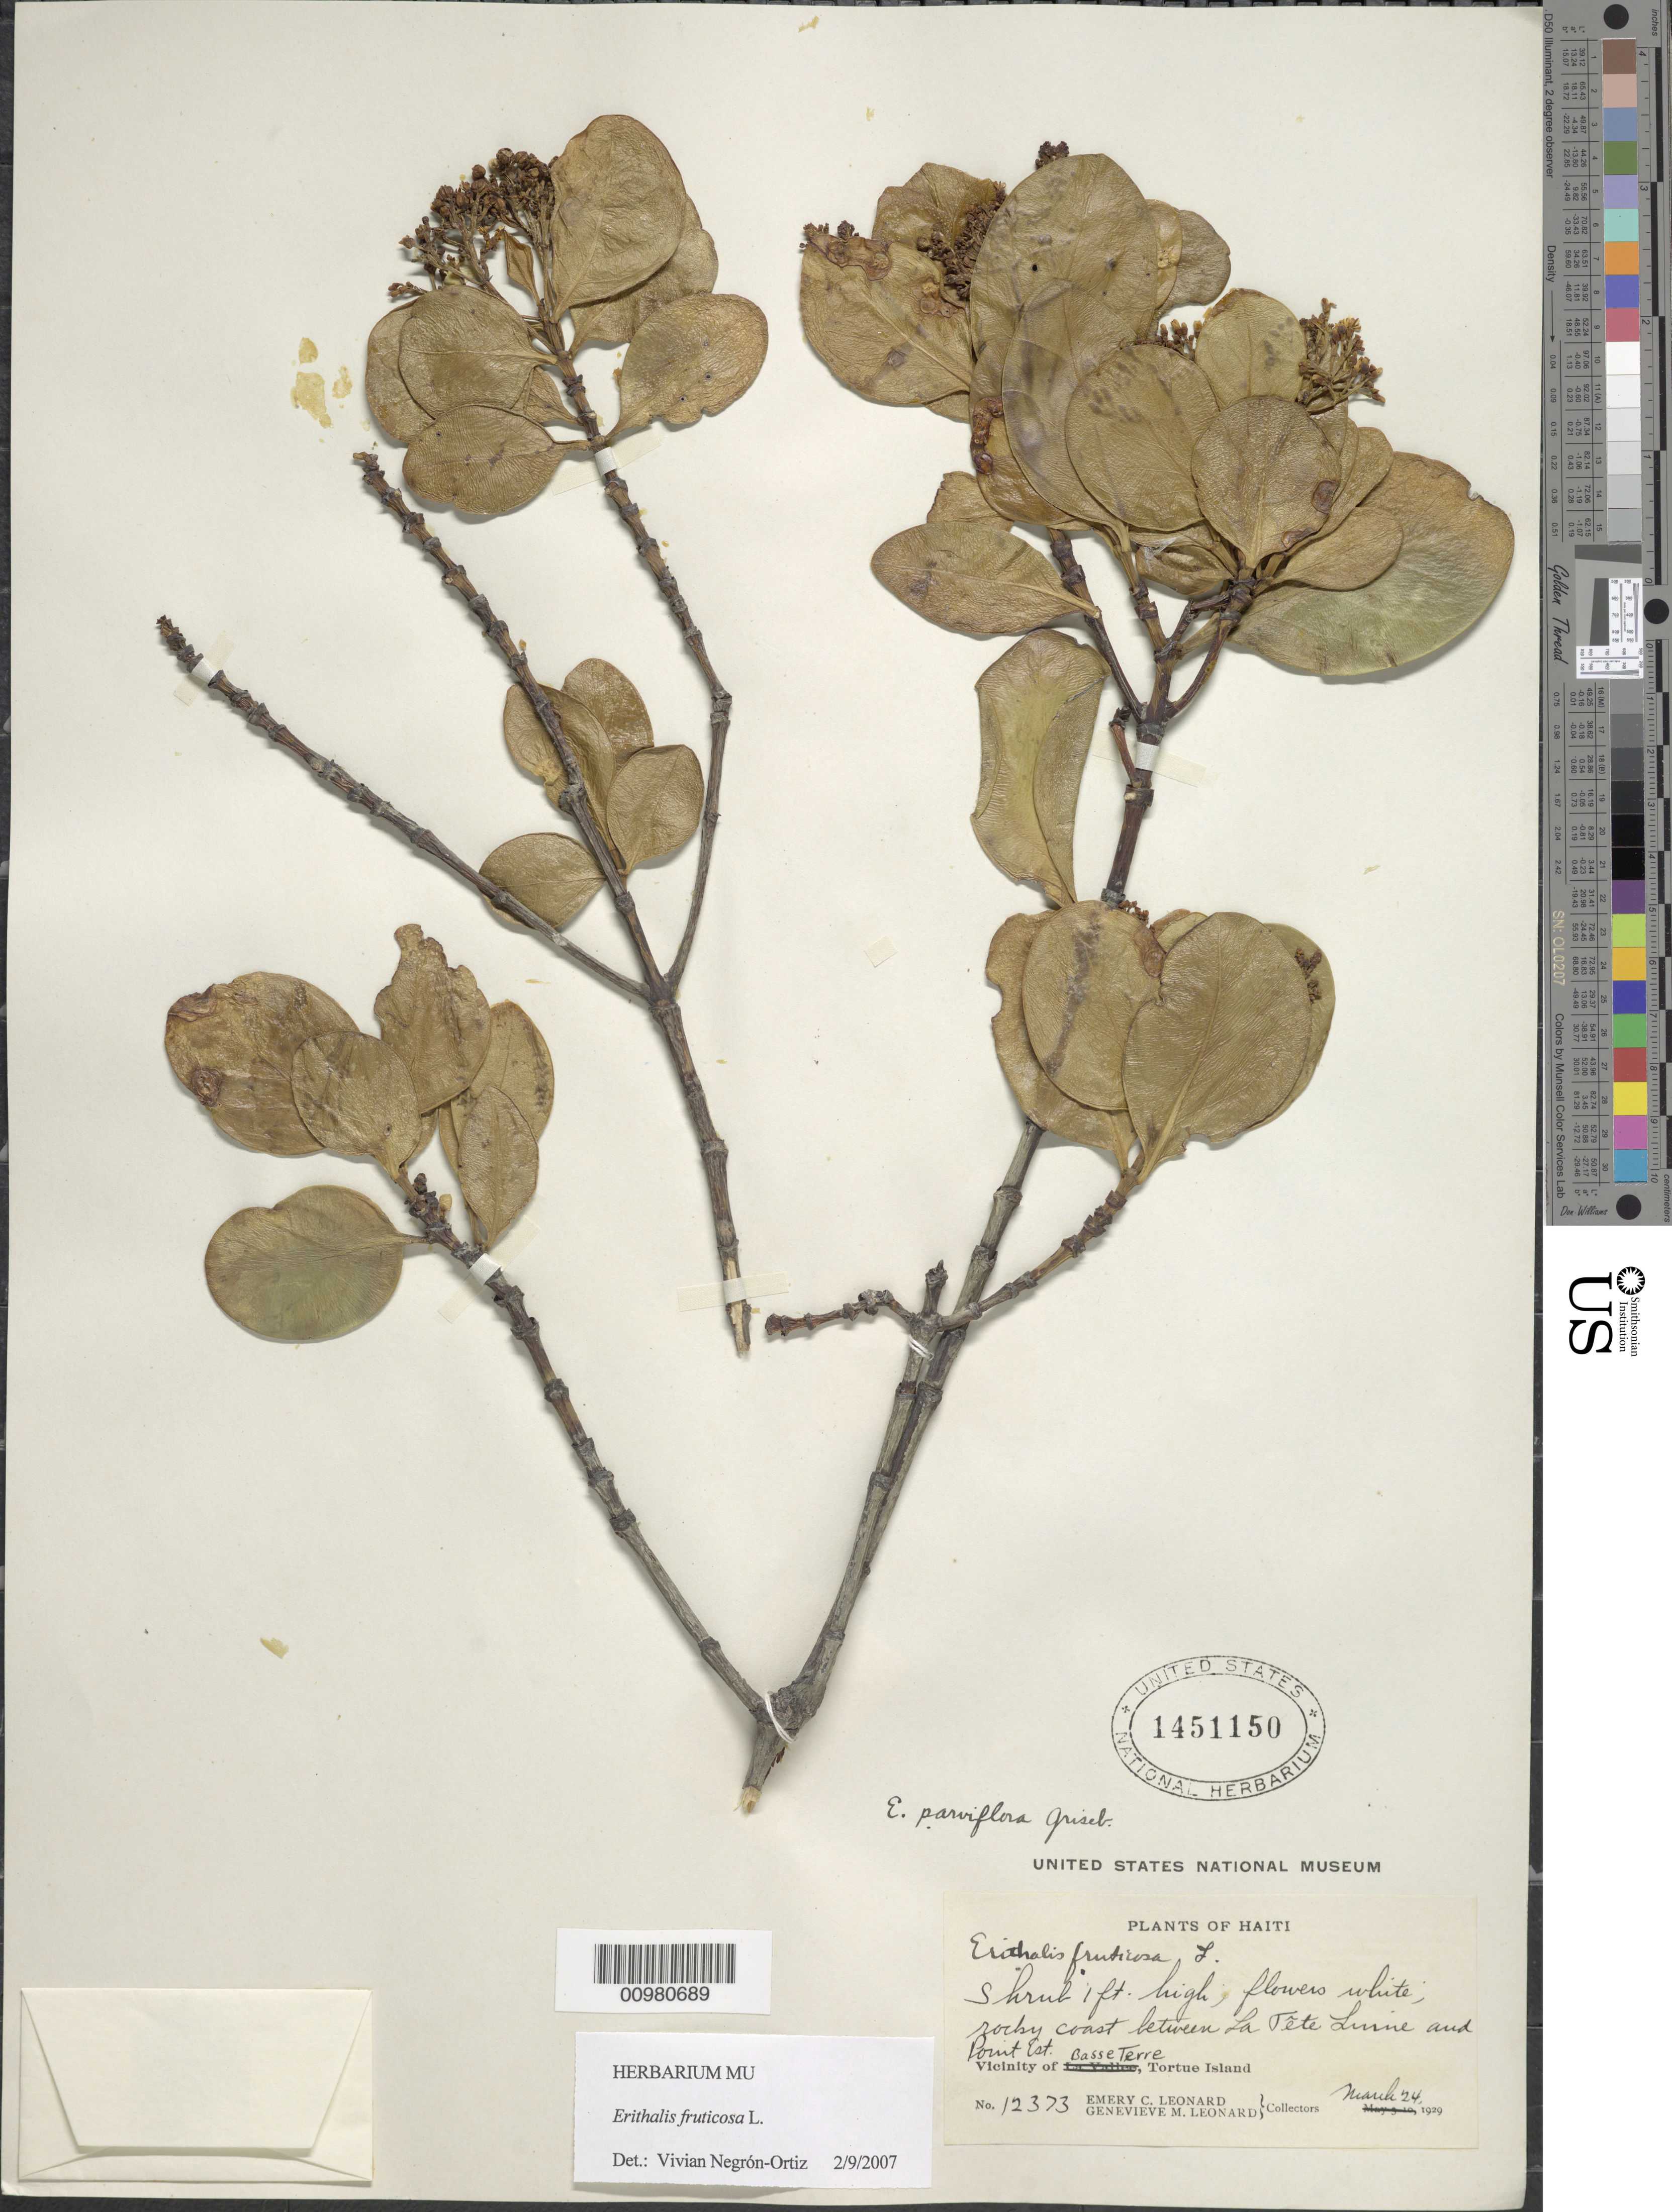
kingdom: Plantae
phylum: Tracheophyta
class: Magnoliopsida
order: Gentianales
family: Rubiaceae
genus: Erithalis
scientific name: Erithalis fruticosa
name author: L.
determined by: Negrón-Ortiz, V.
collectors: E. C. Leonard & G. M. Leonard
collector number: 12373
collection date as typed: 24 Mar 1929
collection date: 1929-03-24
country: Haiti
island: Tortue Island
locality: Vicinity of Basse Terre, between Tête Lurine and Point Est.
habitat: Rocky coast.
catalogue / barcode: US 1451150